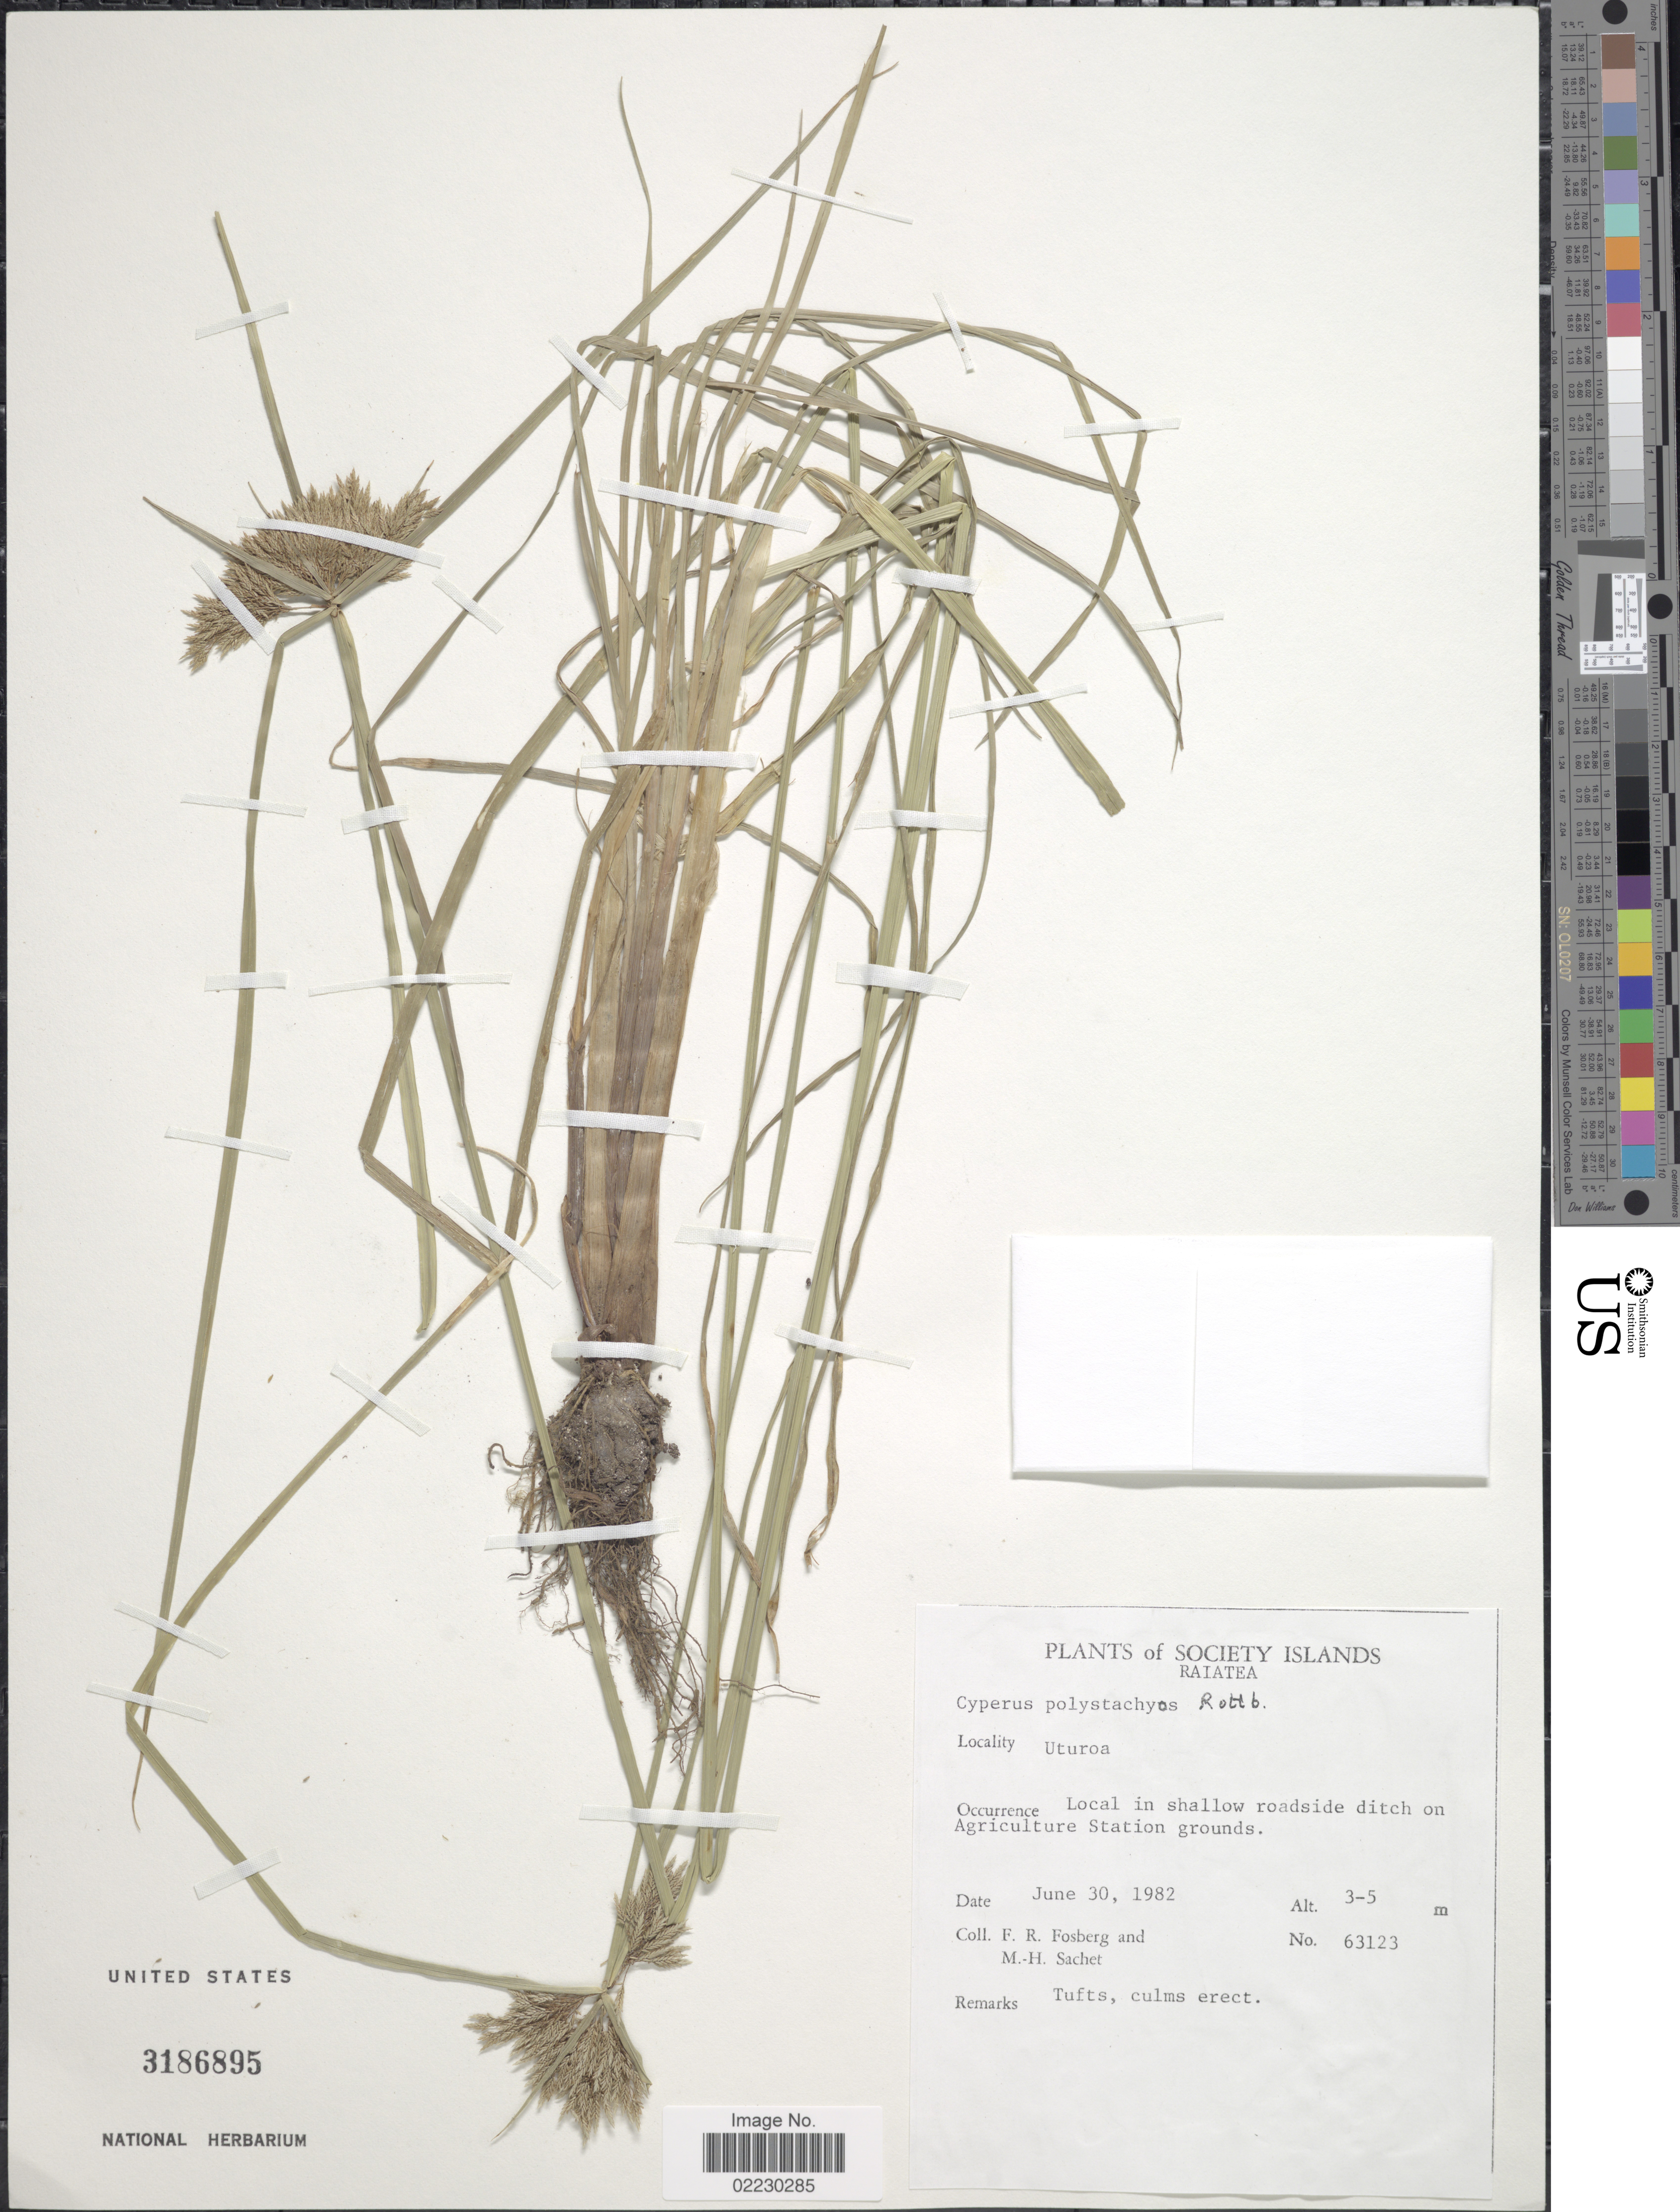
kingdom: Plantae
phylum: Tracheophyta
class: Liliopsida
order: Poales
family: Cyperaceae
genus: Cyperus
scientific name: Cyperus polystachyos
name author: Rottb.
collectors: F. R. Fosberg & M.-H. Sachet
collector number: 63123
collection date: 1982-06-30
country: French Polynesia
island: Raiatea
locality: Society Islands, Raiatea, Uturoa, local in shallow roadside ditch on Agriculture Station grounds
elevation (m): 3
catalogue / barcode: US 3186895